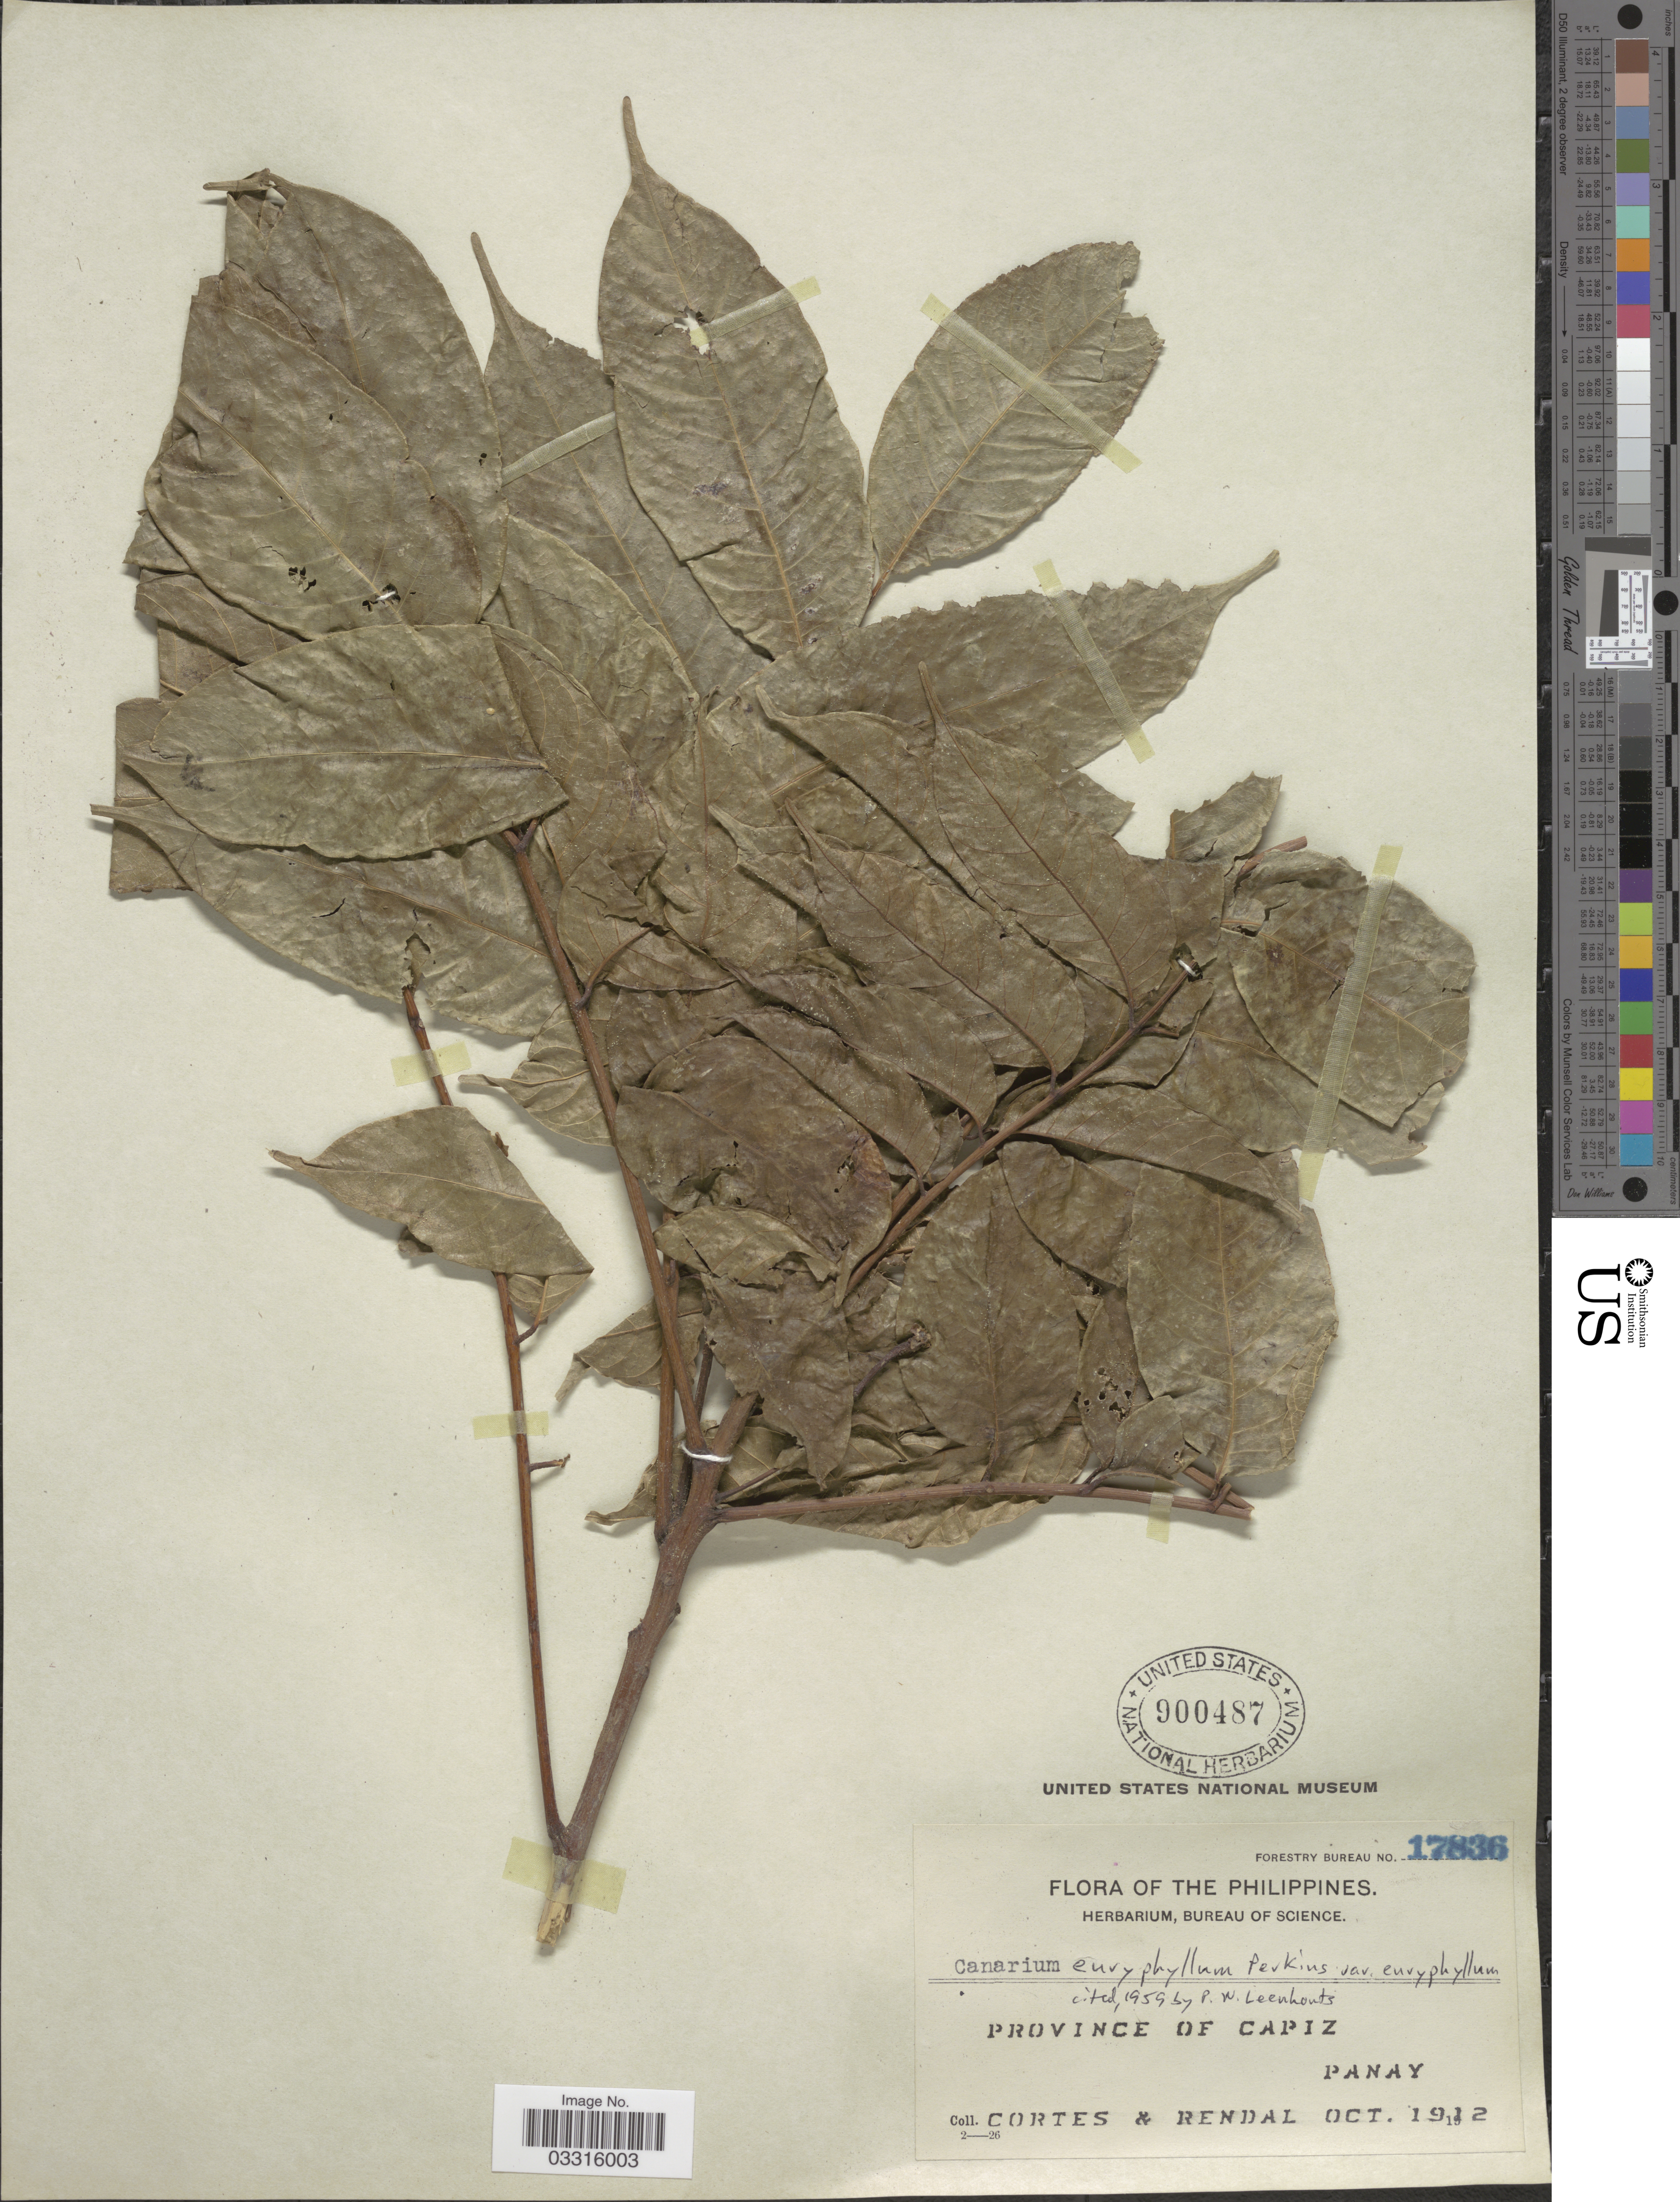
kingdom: Plantae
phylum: Tracheophyta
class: Magnoliopsida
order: Sapindales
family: Burseraceae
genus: Canarium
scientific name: Canarium euryphyllum var. euryphyllum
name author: G. Perkins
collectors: -. Cortes & -. Rendal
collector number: Forestry Bureau 17836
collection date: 1912-10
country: Philippines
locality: Province of Capiz, Panay.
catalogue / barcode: US 900487